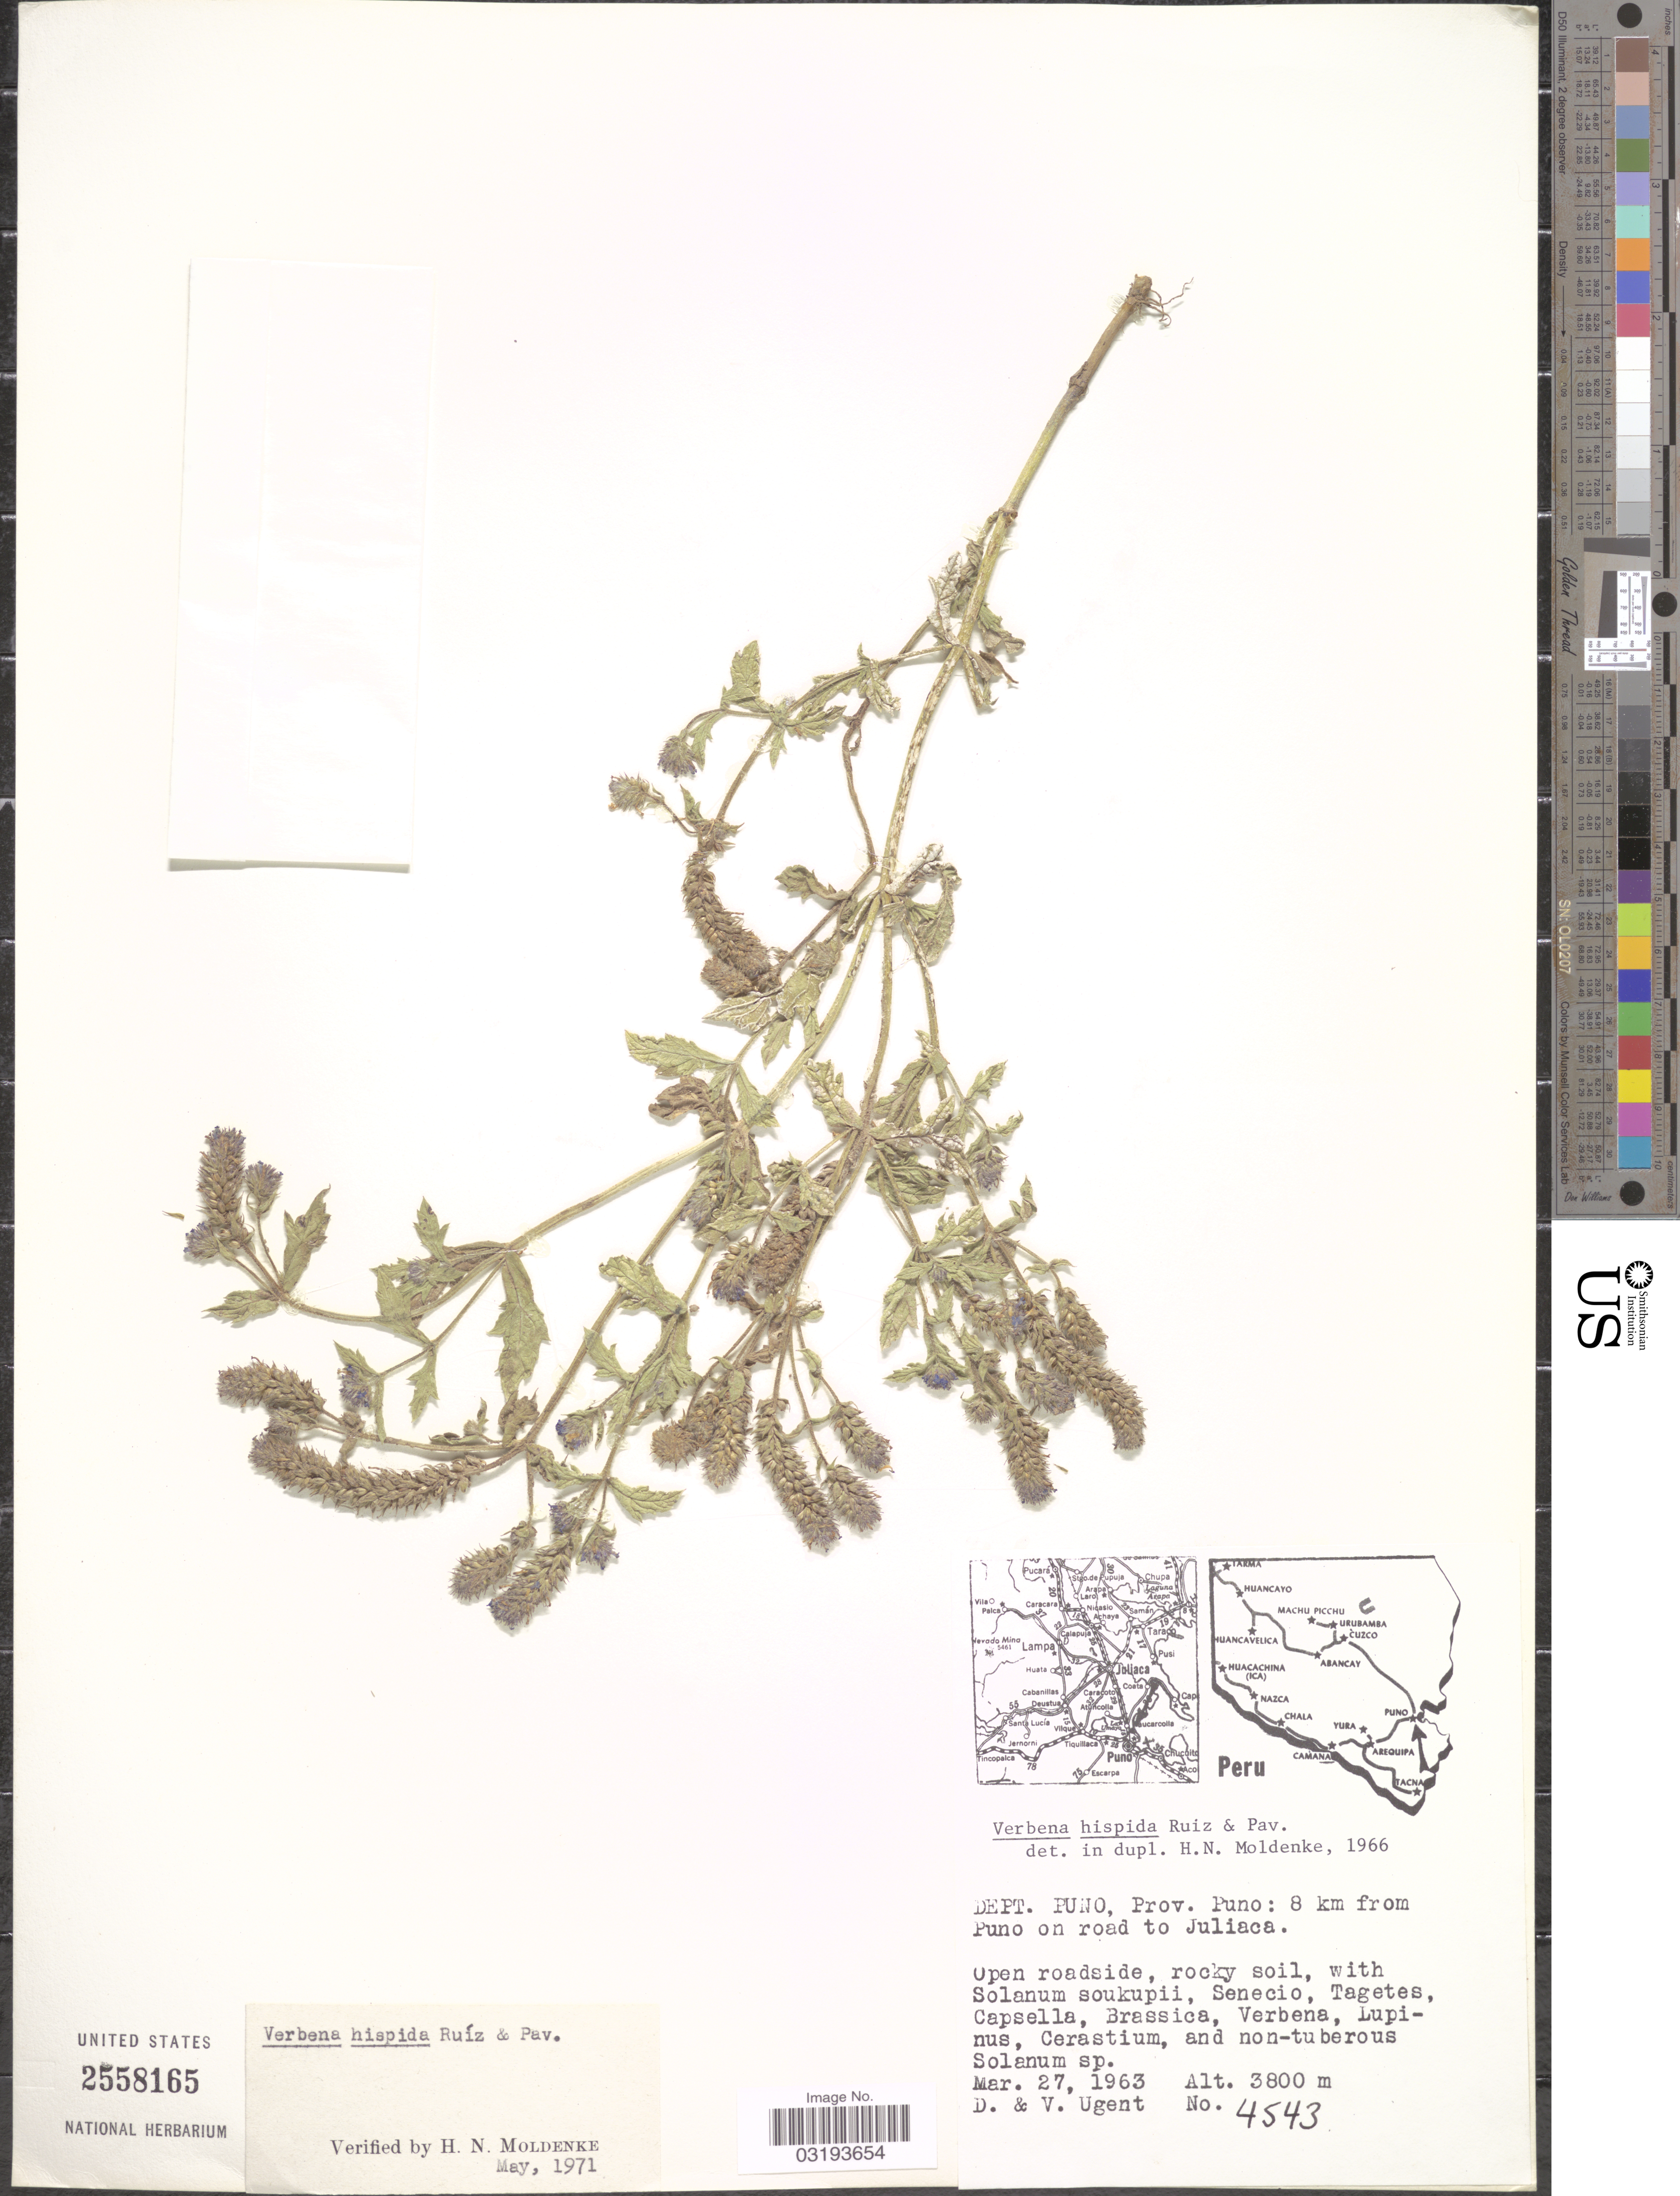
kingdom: Plantae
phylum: Tracheophyta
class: Magnoliopsida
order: Lamiales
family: Verbenaceae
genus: Verbena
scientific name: Verbena hispida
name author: Ruiz & Pav.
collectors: D. Ugent & V. Ugent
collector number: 4543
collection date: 1963-03-27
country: Peru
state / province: Puno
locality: Dept. Puno, Prov. Puno: 8 km from Puno on road to Juliaca.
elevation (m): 3800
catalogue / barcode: US 2558165